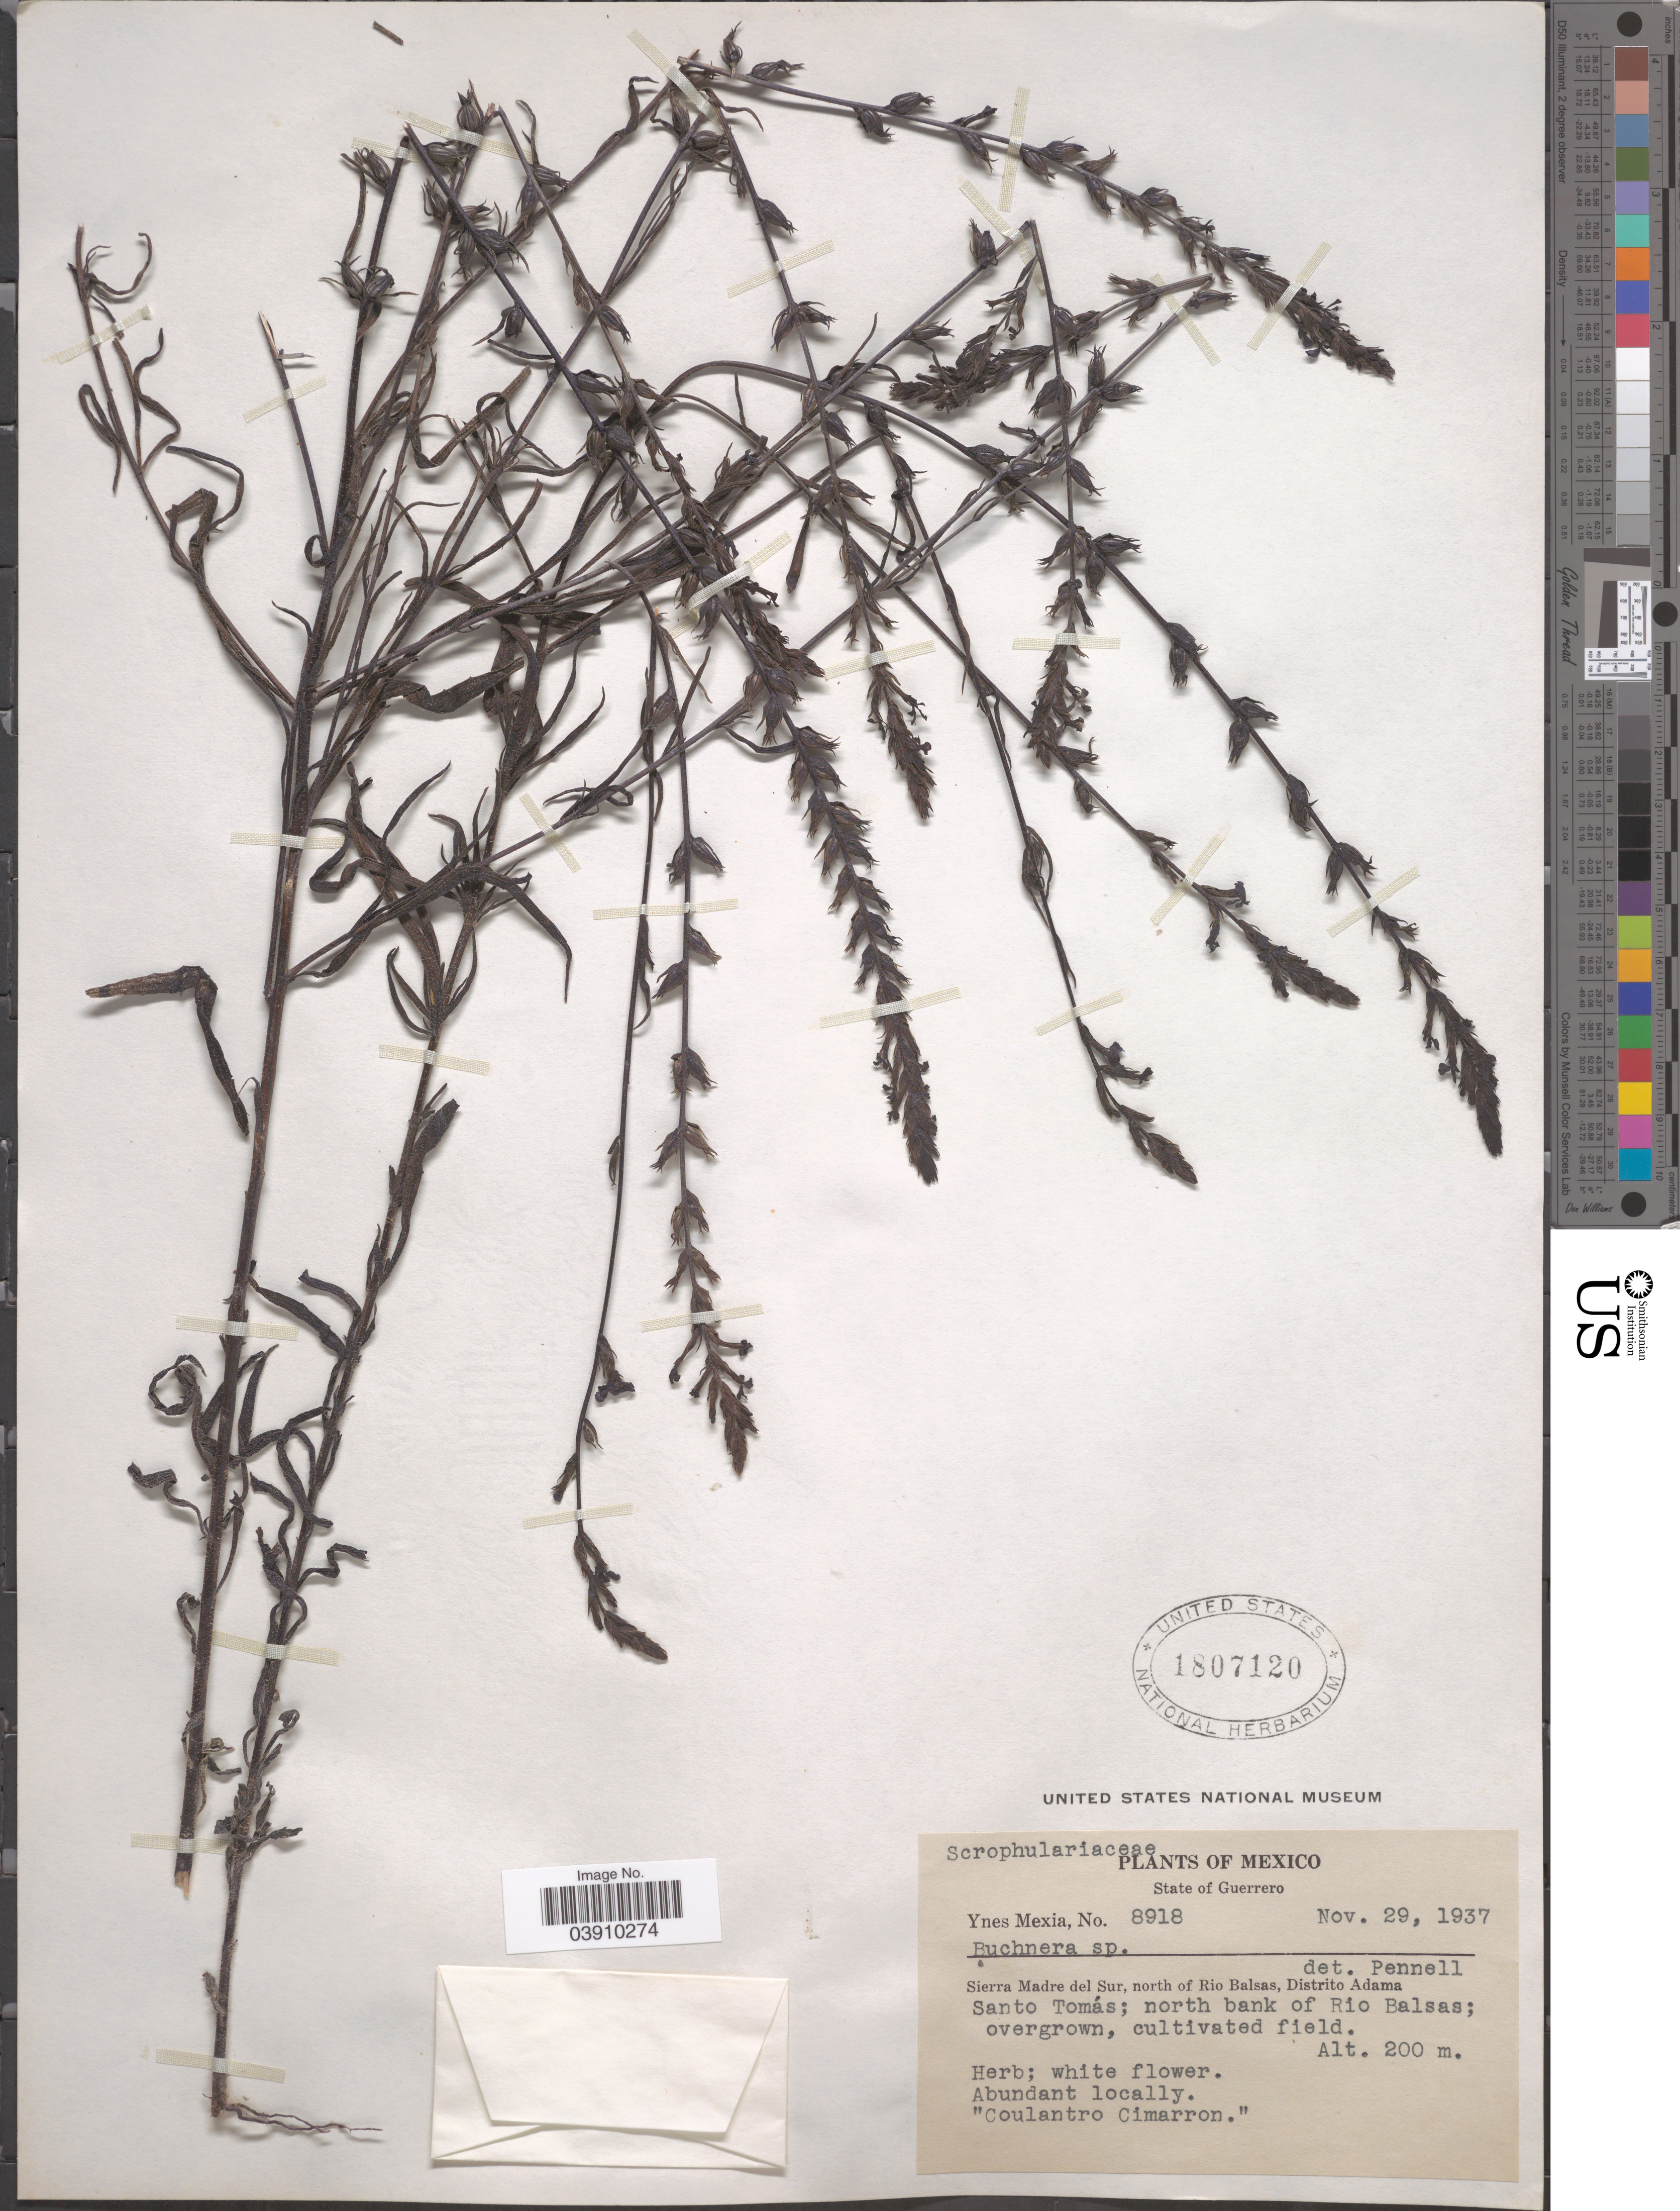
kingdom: Plantae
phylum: Tracheophyta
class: Magnoliopsida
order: Lamiales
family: Orobanchaceae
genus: Buchnera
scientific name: Buchnera pusilla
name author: Kunth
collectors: Y. Mexia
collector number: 8918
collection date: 1937-11-29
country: Mexico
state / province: Guerrero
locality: Sierra Madre del Sur, north of Rio Balsas, Distrito Adama. Santo Tomás; north bank of Rio Balsas.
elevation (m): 200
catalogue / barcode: US 1807120